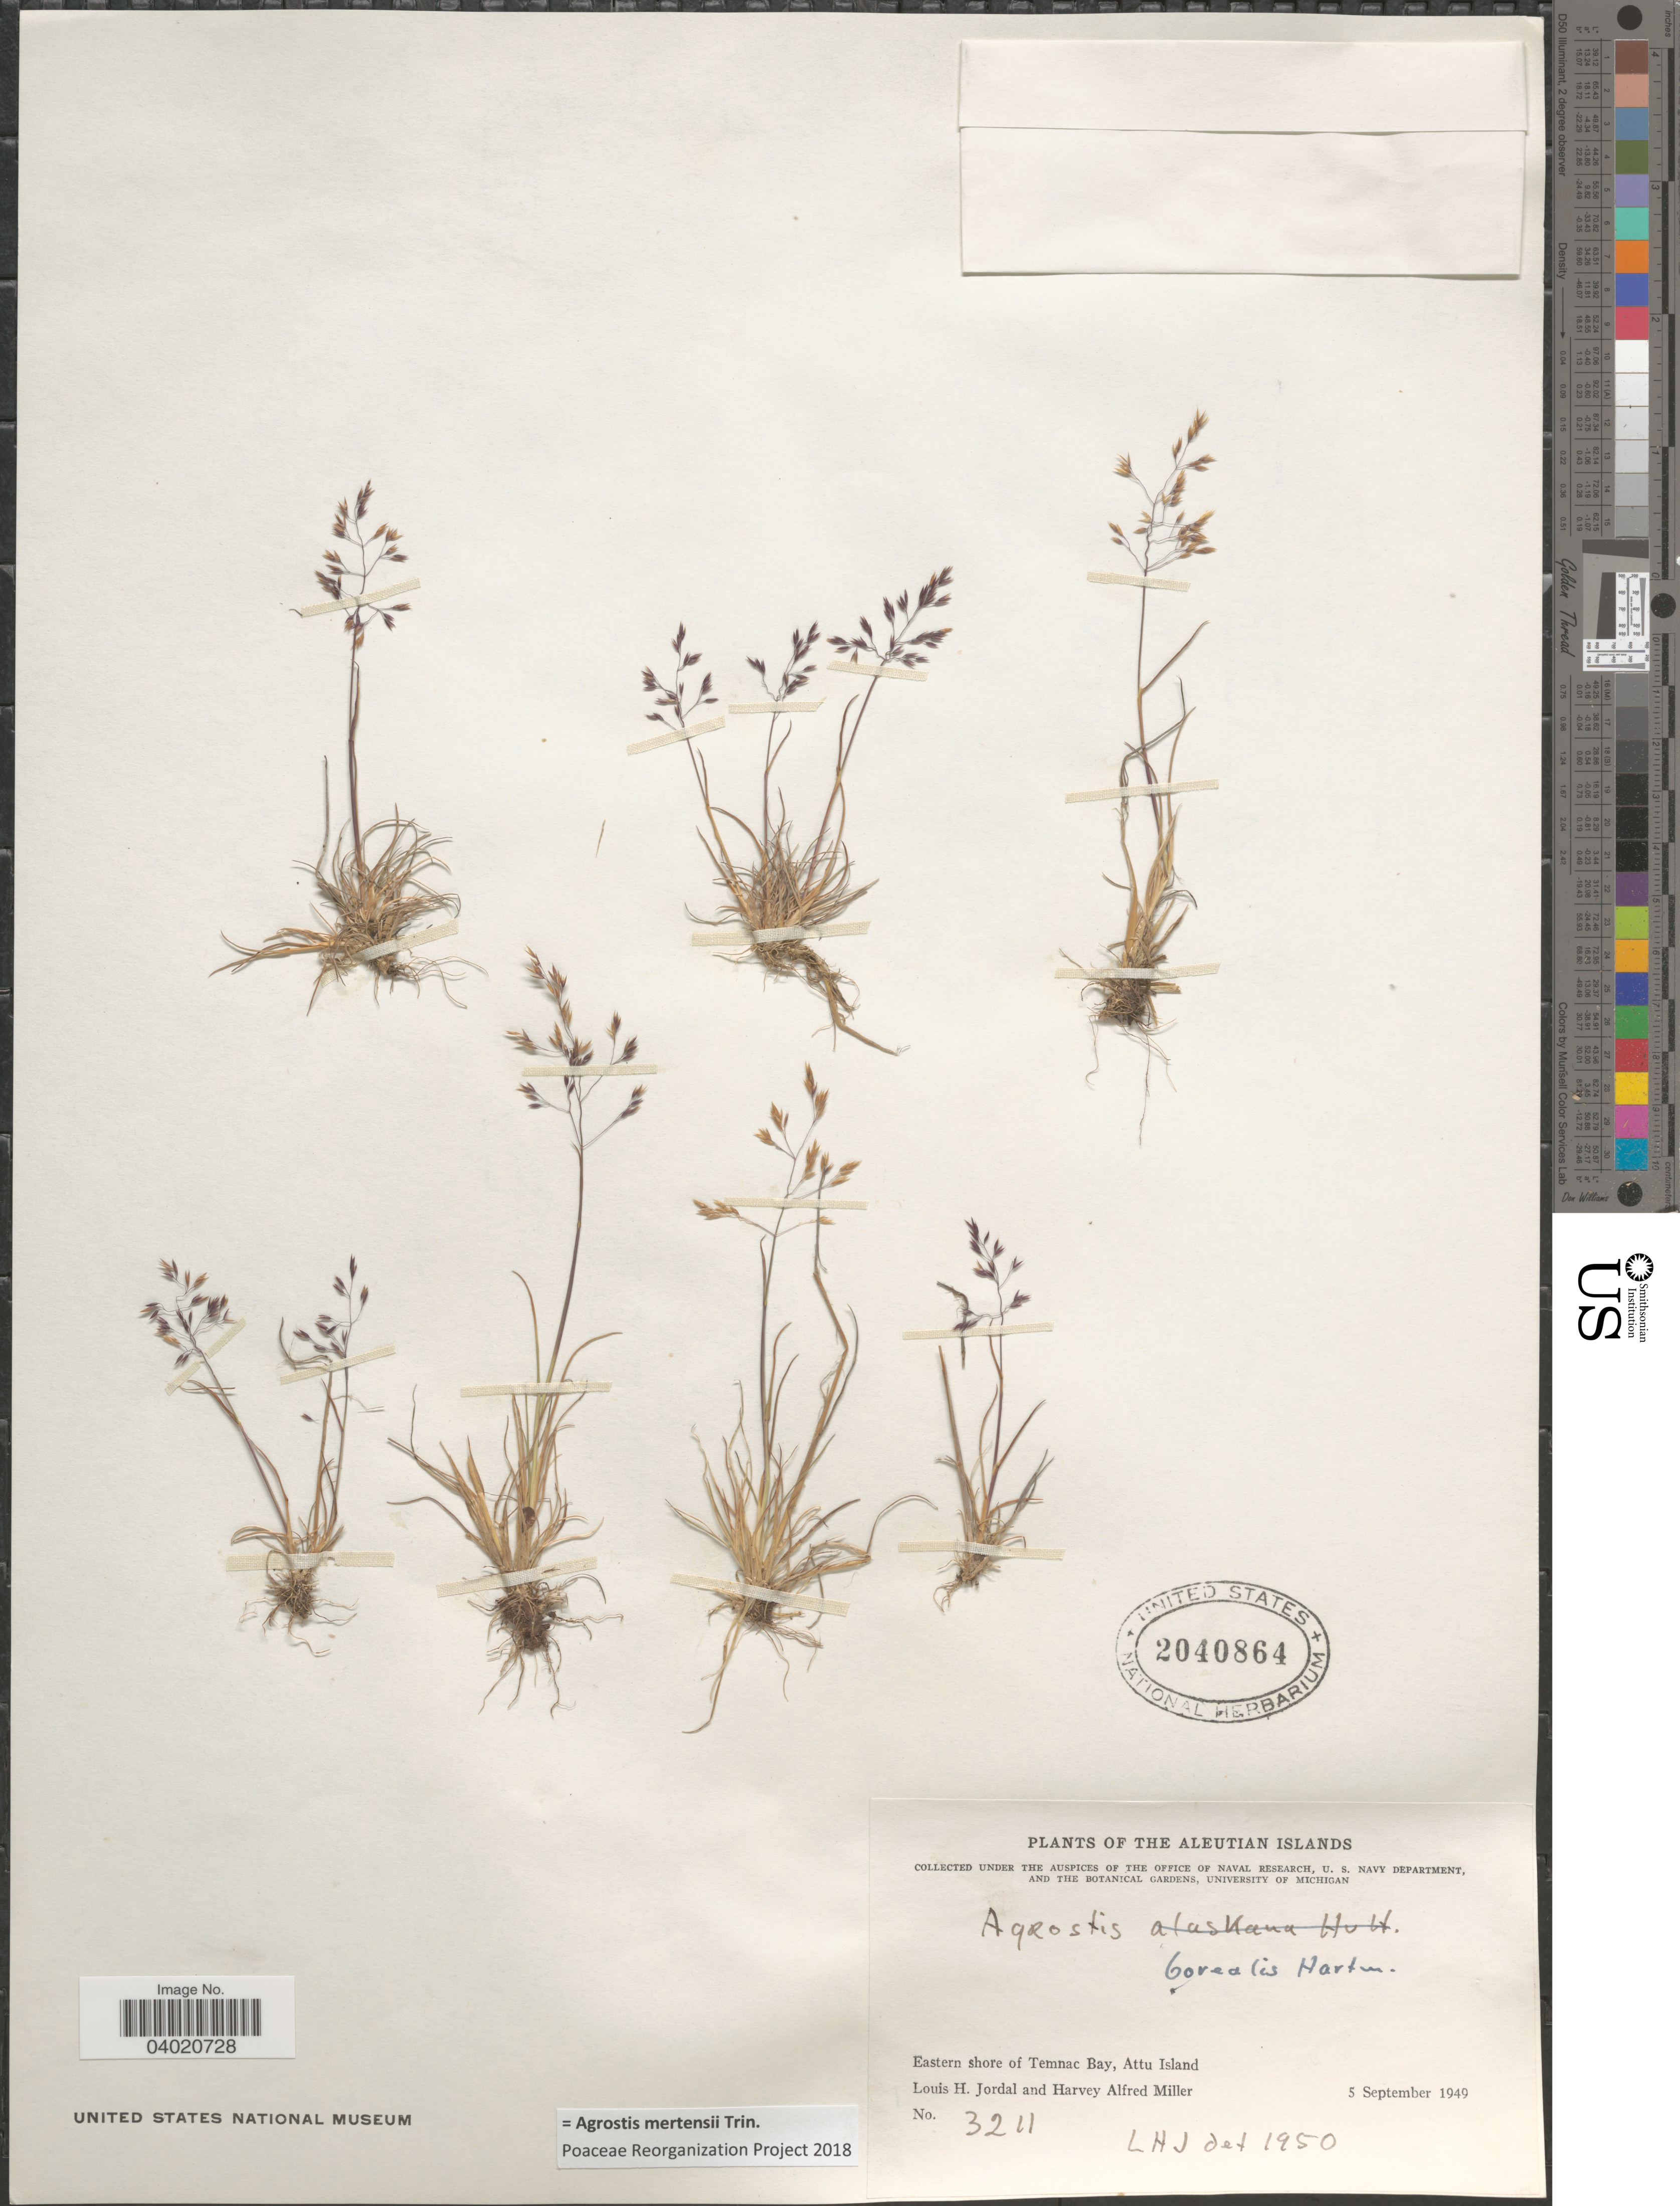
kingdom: Plantae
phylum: Tracheophyta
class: Liliopsida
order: Poales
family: Poaceae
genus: Agrostis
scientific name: Agrostis mertensii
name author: Trin.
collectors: L. Jordal & H. A. Miller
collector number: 3211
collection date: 1949-09-05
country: United States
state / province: Alaska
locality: The Aleutian Islands. Eastern shore of Temnac Bay, Attu Island.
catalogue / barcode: US 2040864